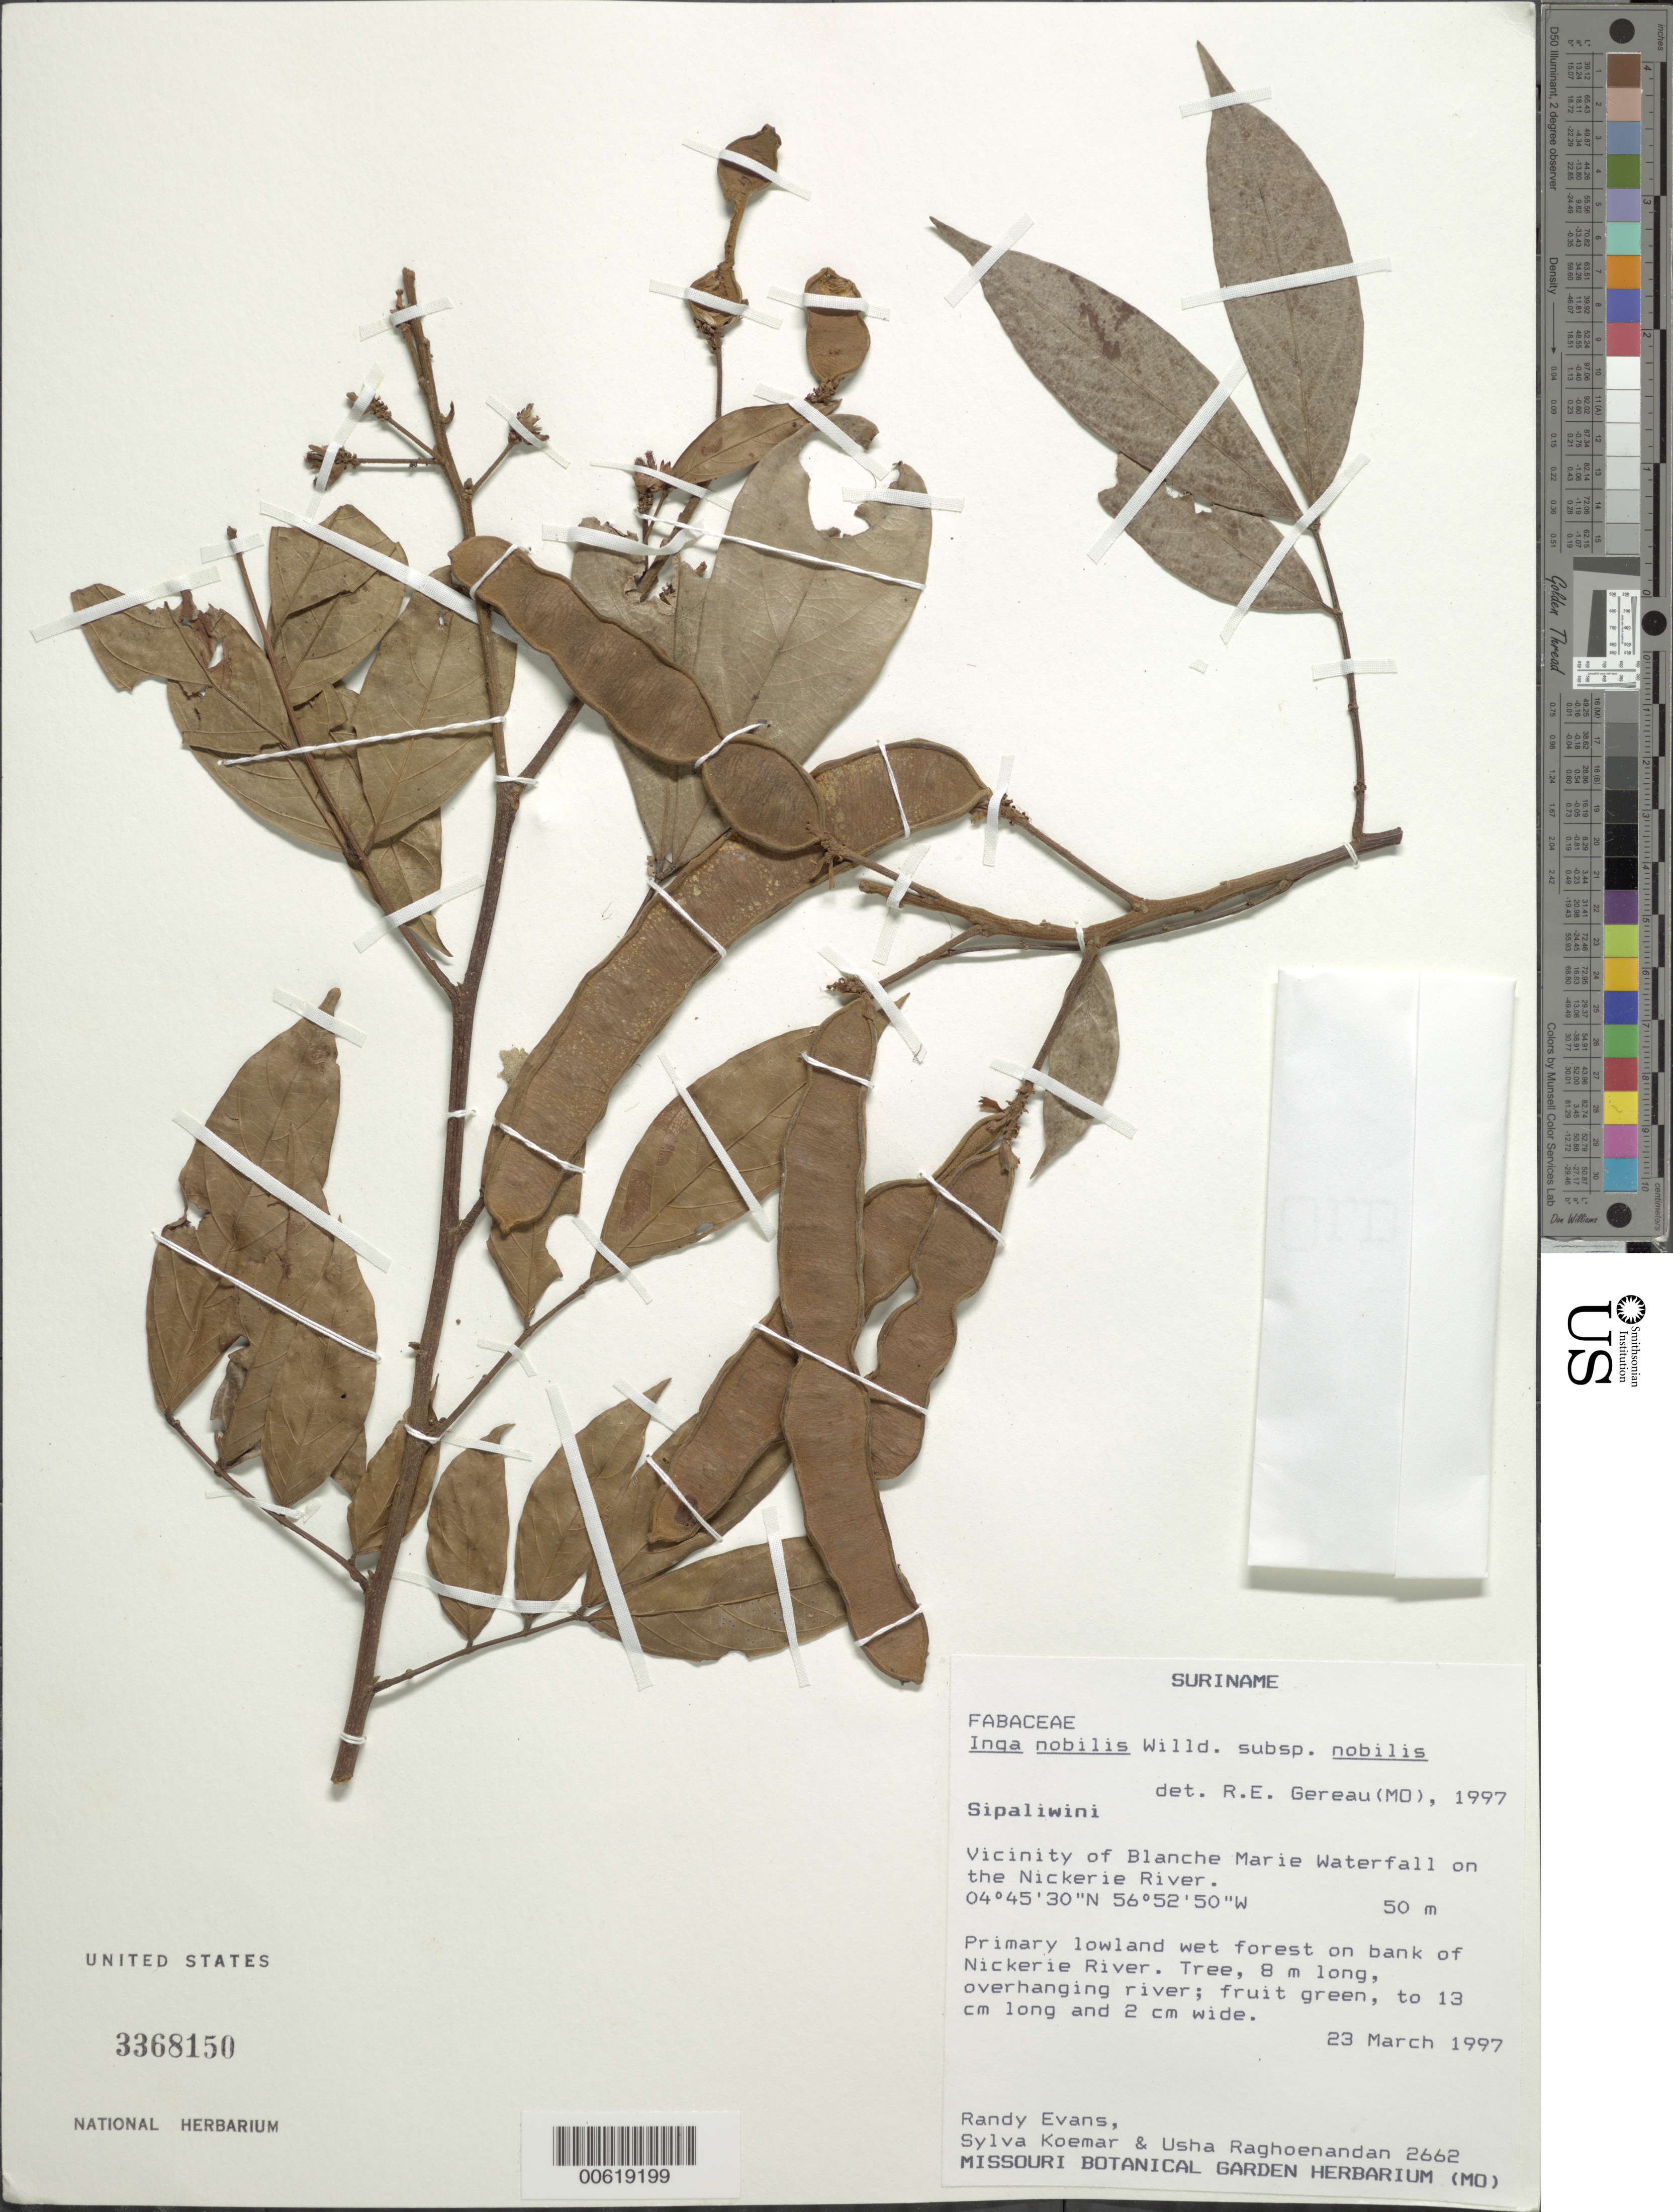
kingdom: Plantae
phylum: Tracheophyta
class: Magnoliopsida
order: Fabales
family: Fabaceae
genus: Inga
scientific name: Inga nobilis subsp. nobilis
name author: Willd.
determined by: Gereau, R. E.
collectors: R. Evans, S. Koemar & U. Raghoenandan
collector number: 2662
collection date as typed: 23-Mar-97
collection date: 1997-03-23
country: Suriname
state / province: Sipaliwini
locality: Blanche Marie Waterfall, vic., on Nickerie R.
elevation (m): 50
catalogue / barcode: US 3368150